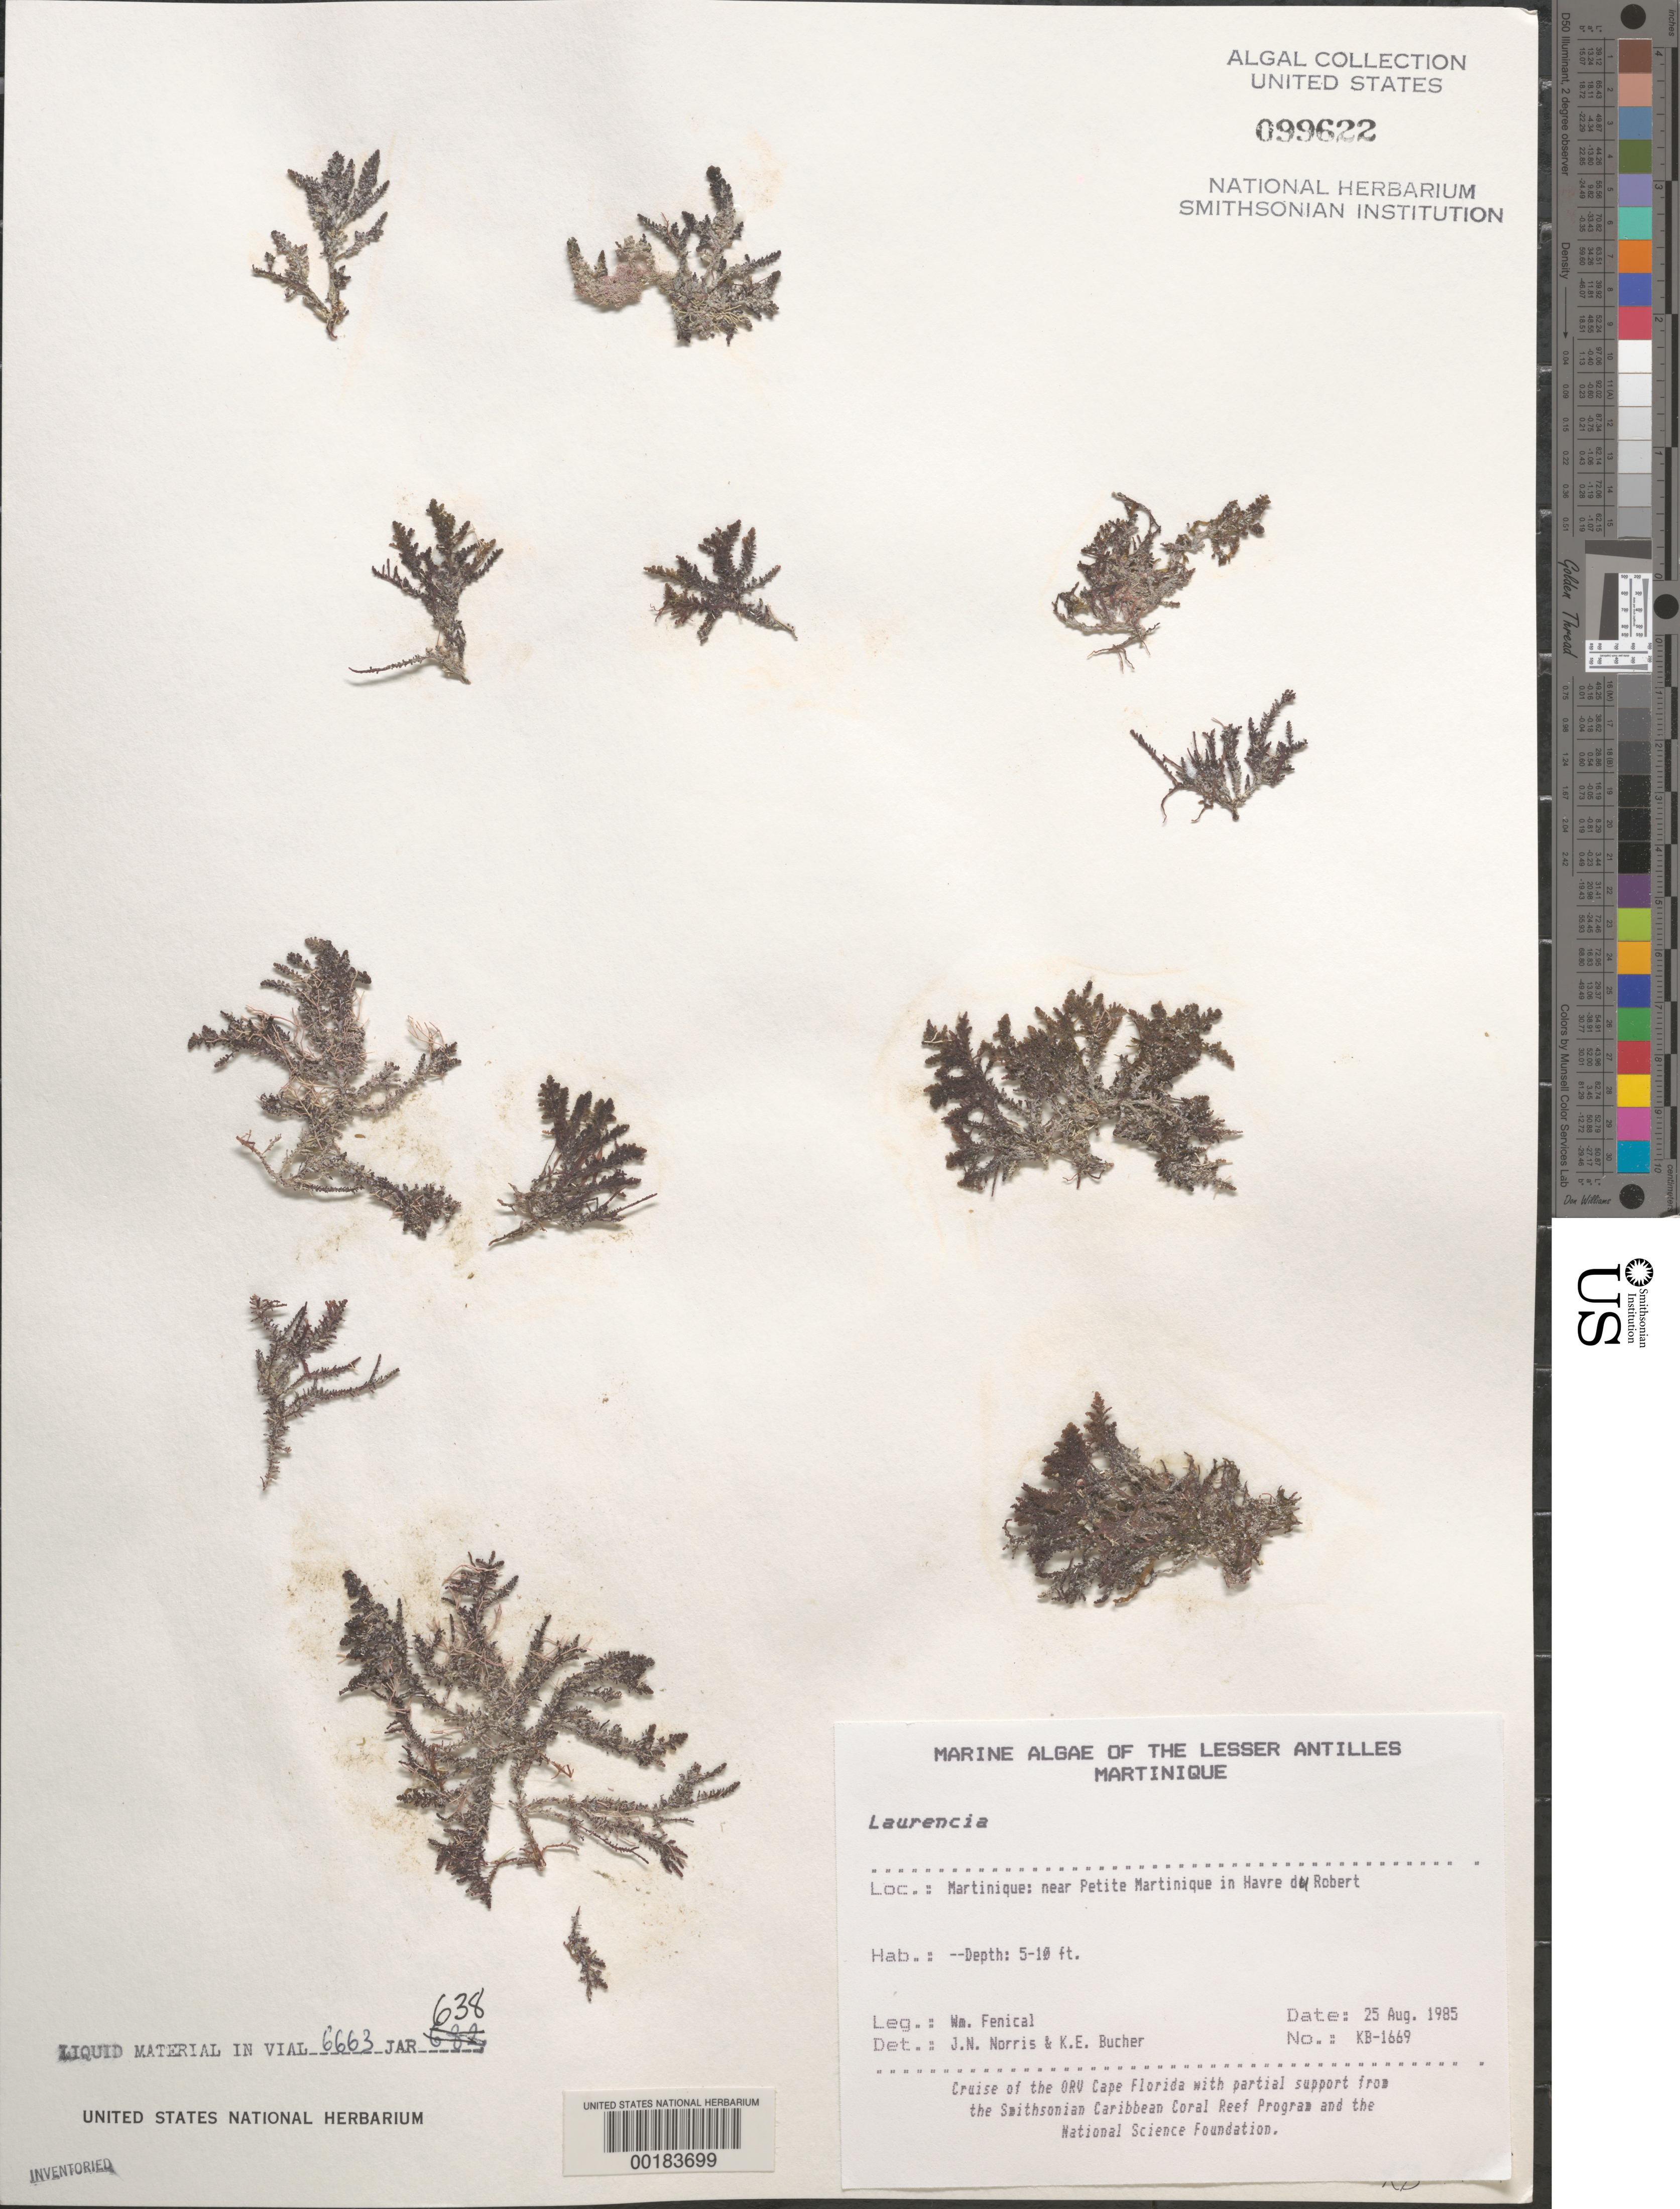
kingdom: Plantae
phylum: Rhodophyta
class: Florideophyceae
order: Ceramiales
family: Rhodomelaceae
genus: Laurencia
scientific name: Laurencia sp.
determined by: Norris, J. N.; Bucher, K. E.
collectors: W. Fenical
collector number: Kb-1669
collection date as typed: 25 Aug 1985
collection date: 1985-08-25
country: Martinique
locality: Near Petite Martinique, Havre du Robert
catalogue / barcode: US 99622